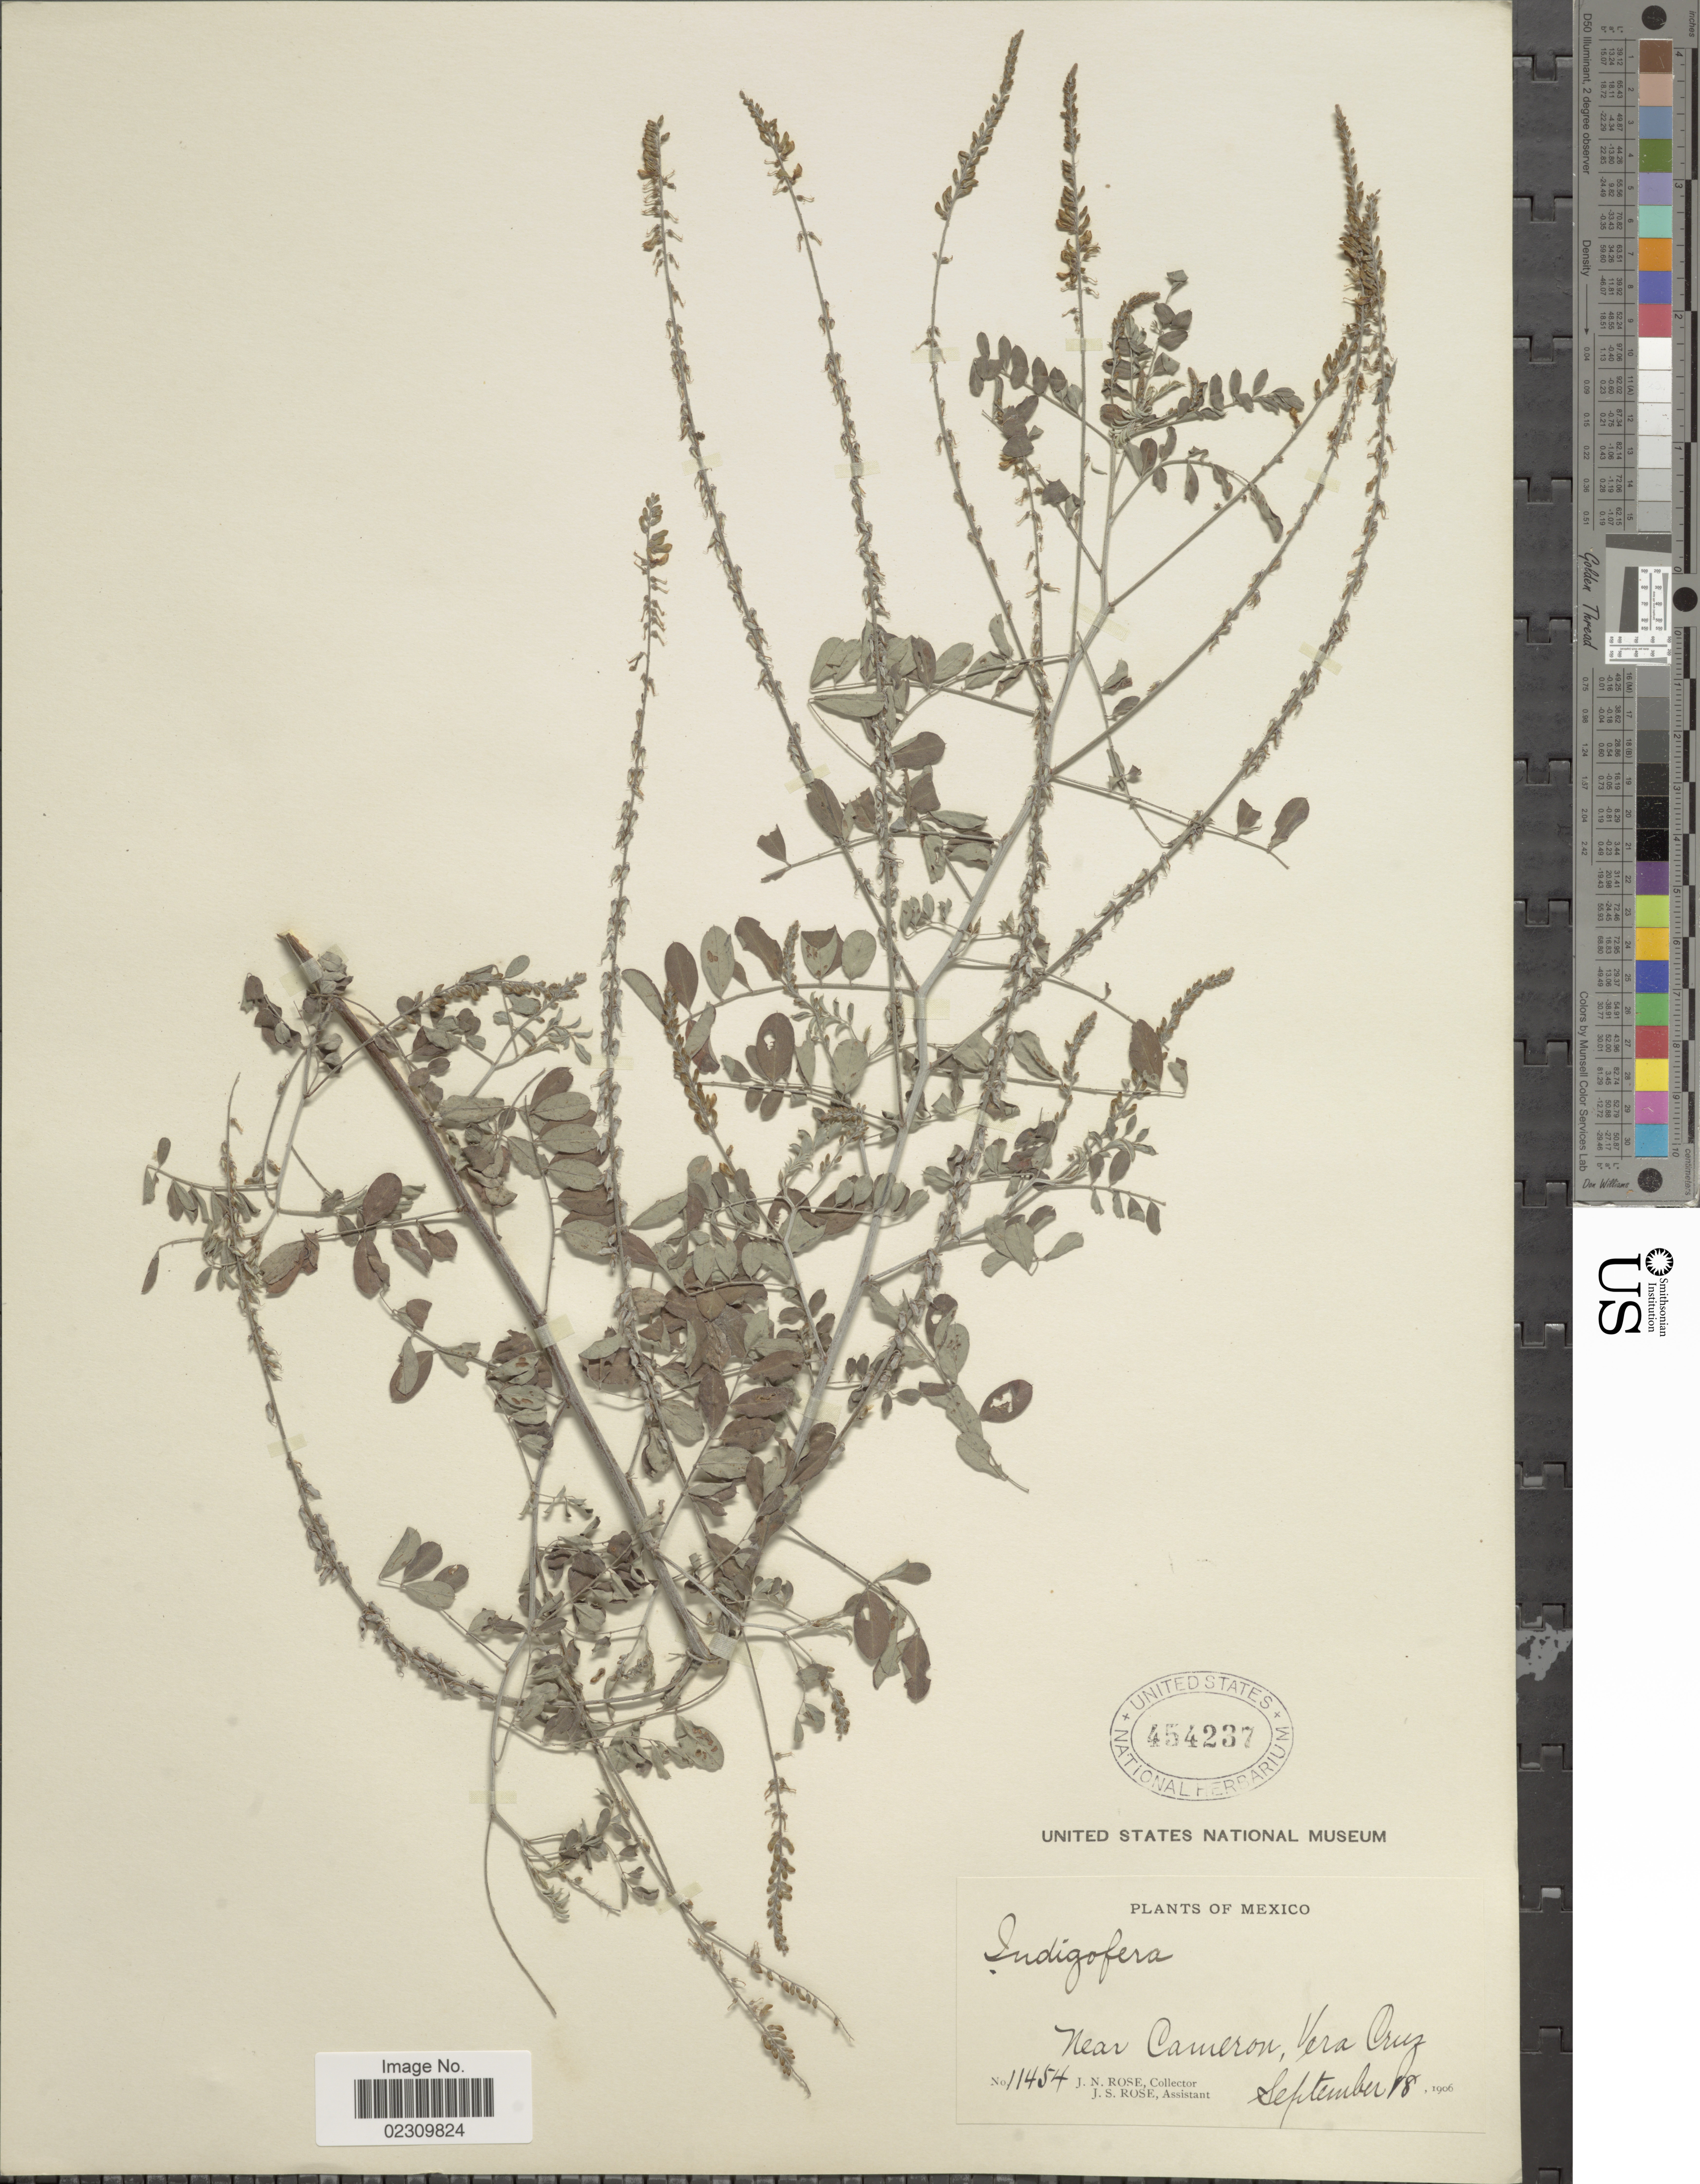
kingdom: Plantae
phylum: Tracheophyta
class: Magnoliopsida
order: Fabales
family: Fabaceae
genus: Indigofera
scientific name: Indigofera purpusii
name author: Brandegee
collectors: J. N. Rose & J. S. Rose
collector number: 11454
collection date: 1906-09-18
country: Mexico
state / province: Veracruz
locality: Near Cameron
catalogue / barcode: US 454237